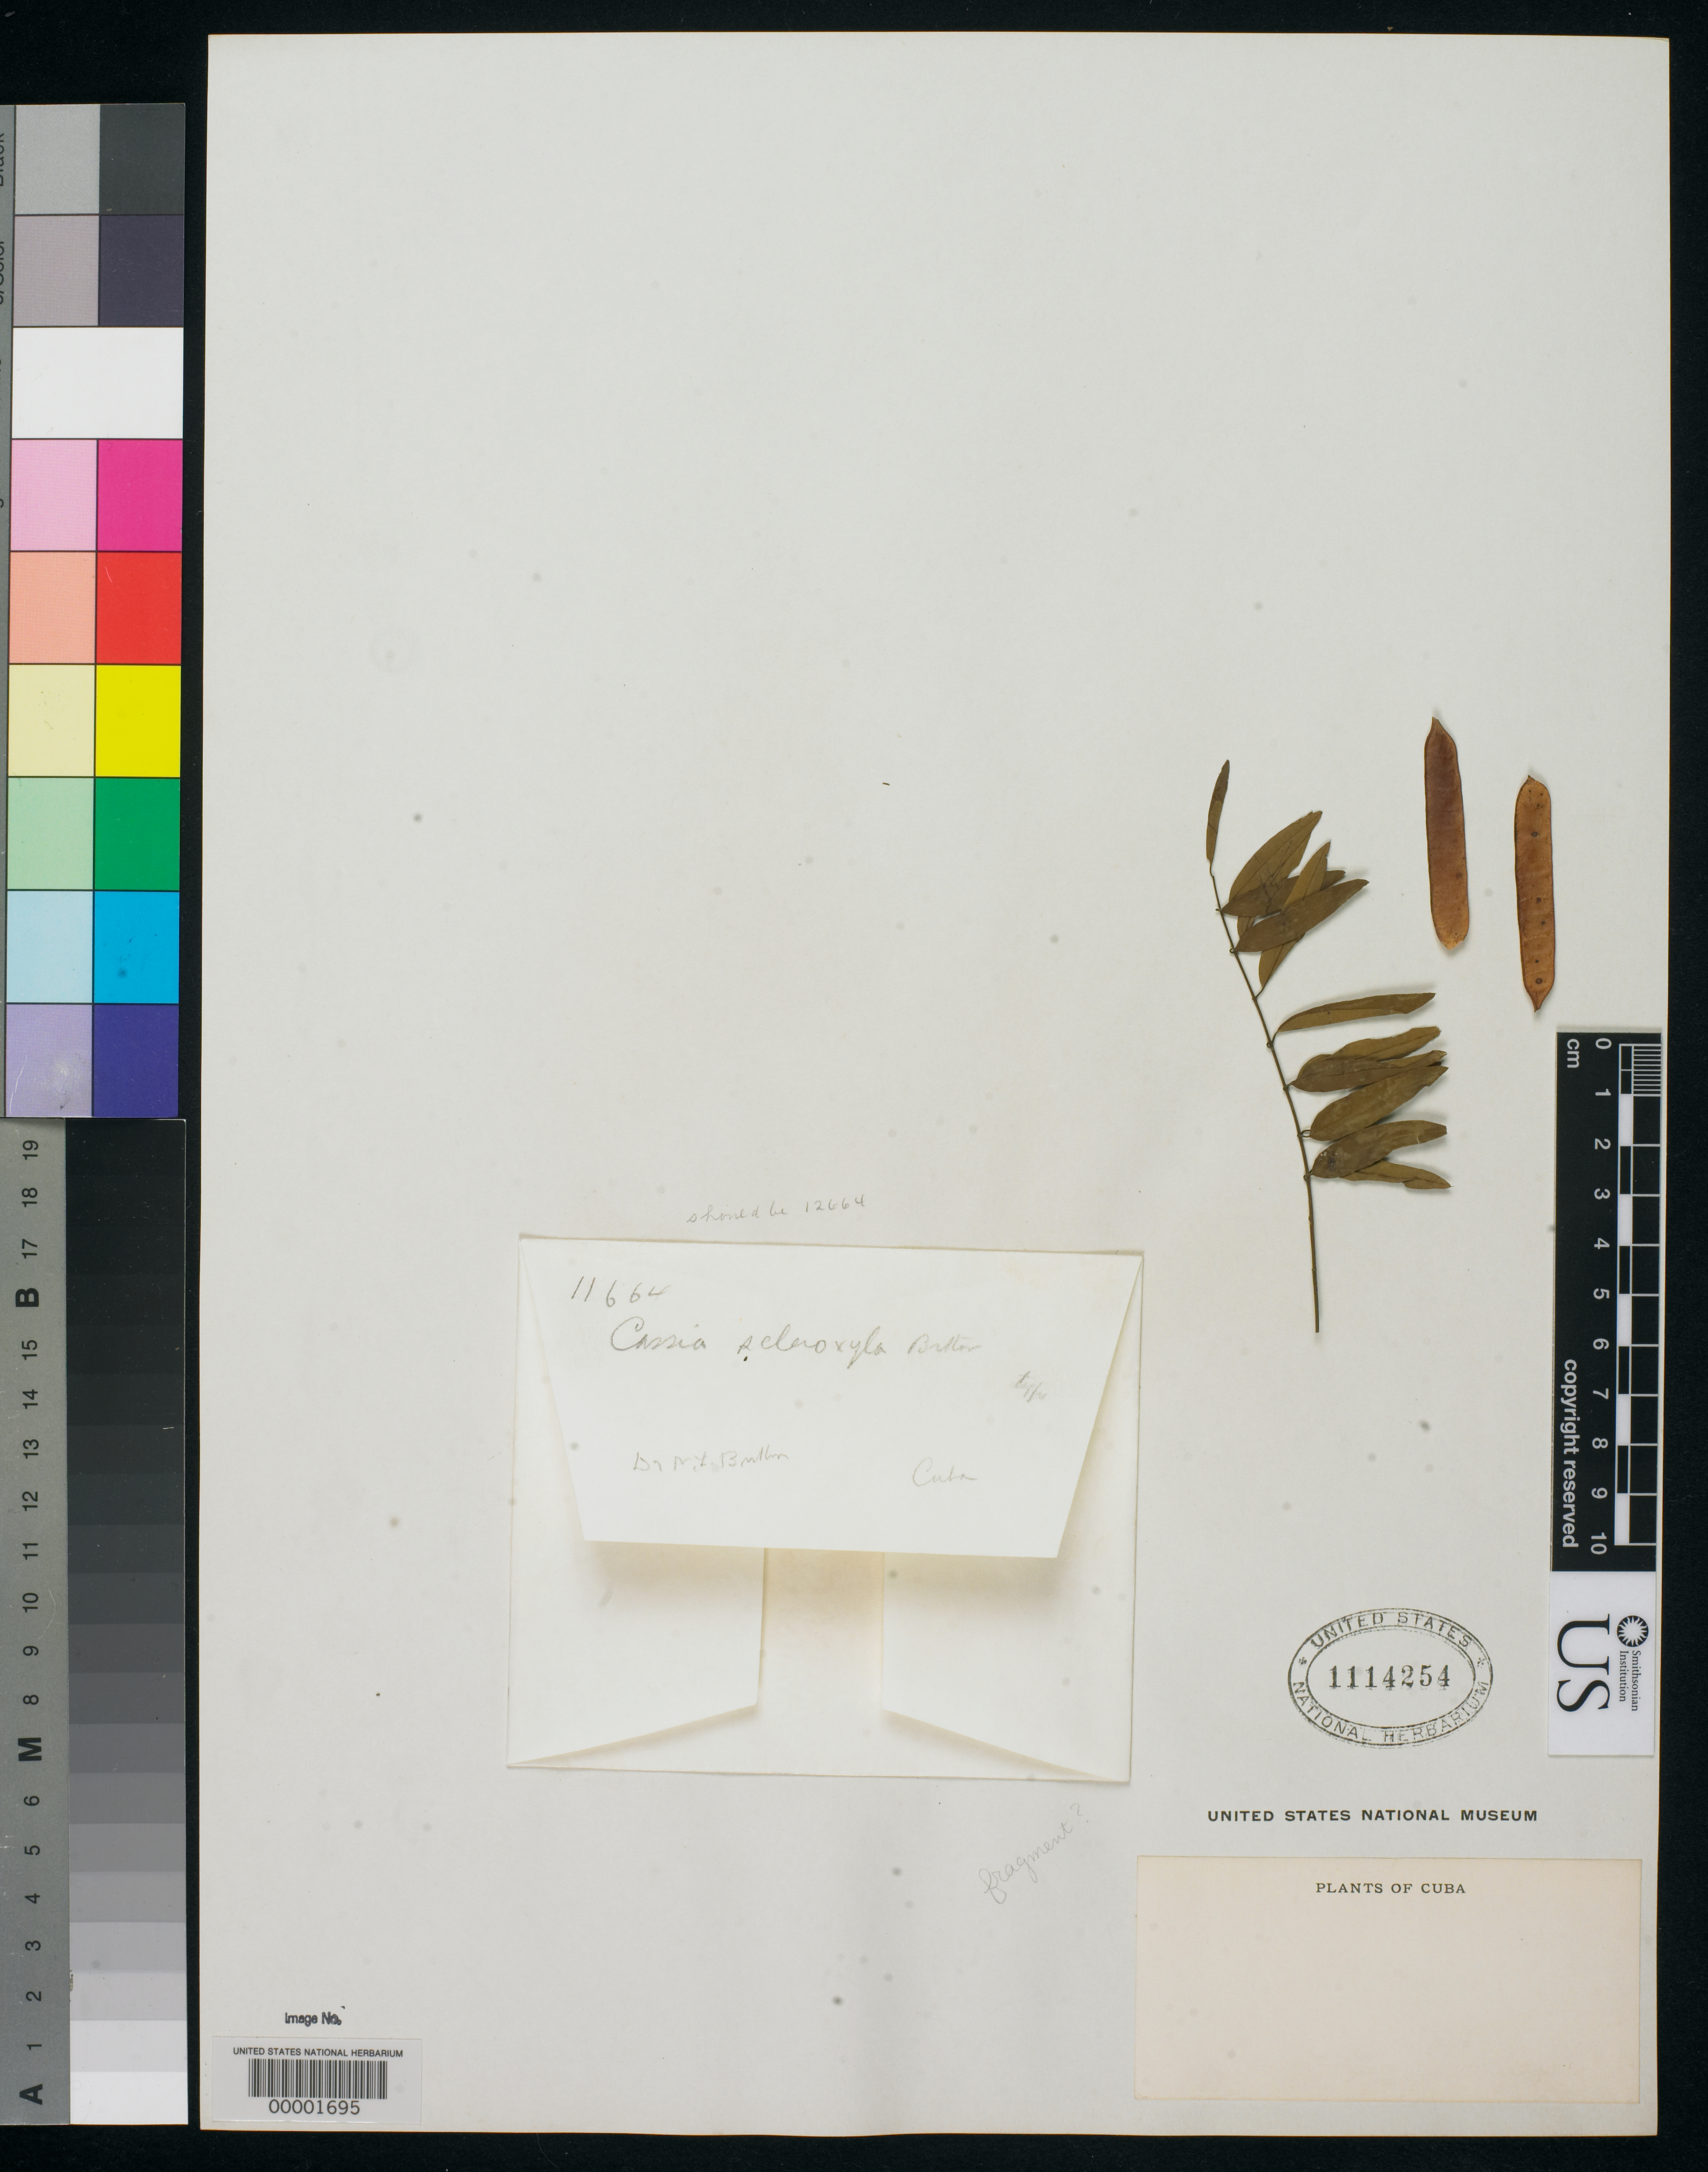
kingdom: Plantae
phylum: Tracheophyta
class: Magnoliopsida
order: Fabales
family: Fabaceae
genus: Cassia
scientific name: Cassia scleroxyla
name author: Britton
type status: Isotype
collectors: N. Britton & J. F. Cowell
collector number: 12664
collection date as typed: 14 Mar 1912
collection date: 1912-03-14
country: Cuba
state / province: Oriente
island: Greater Antilles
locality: Daiquiri, Berraco.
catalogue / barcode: US 1114254